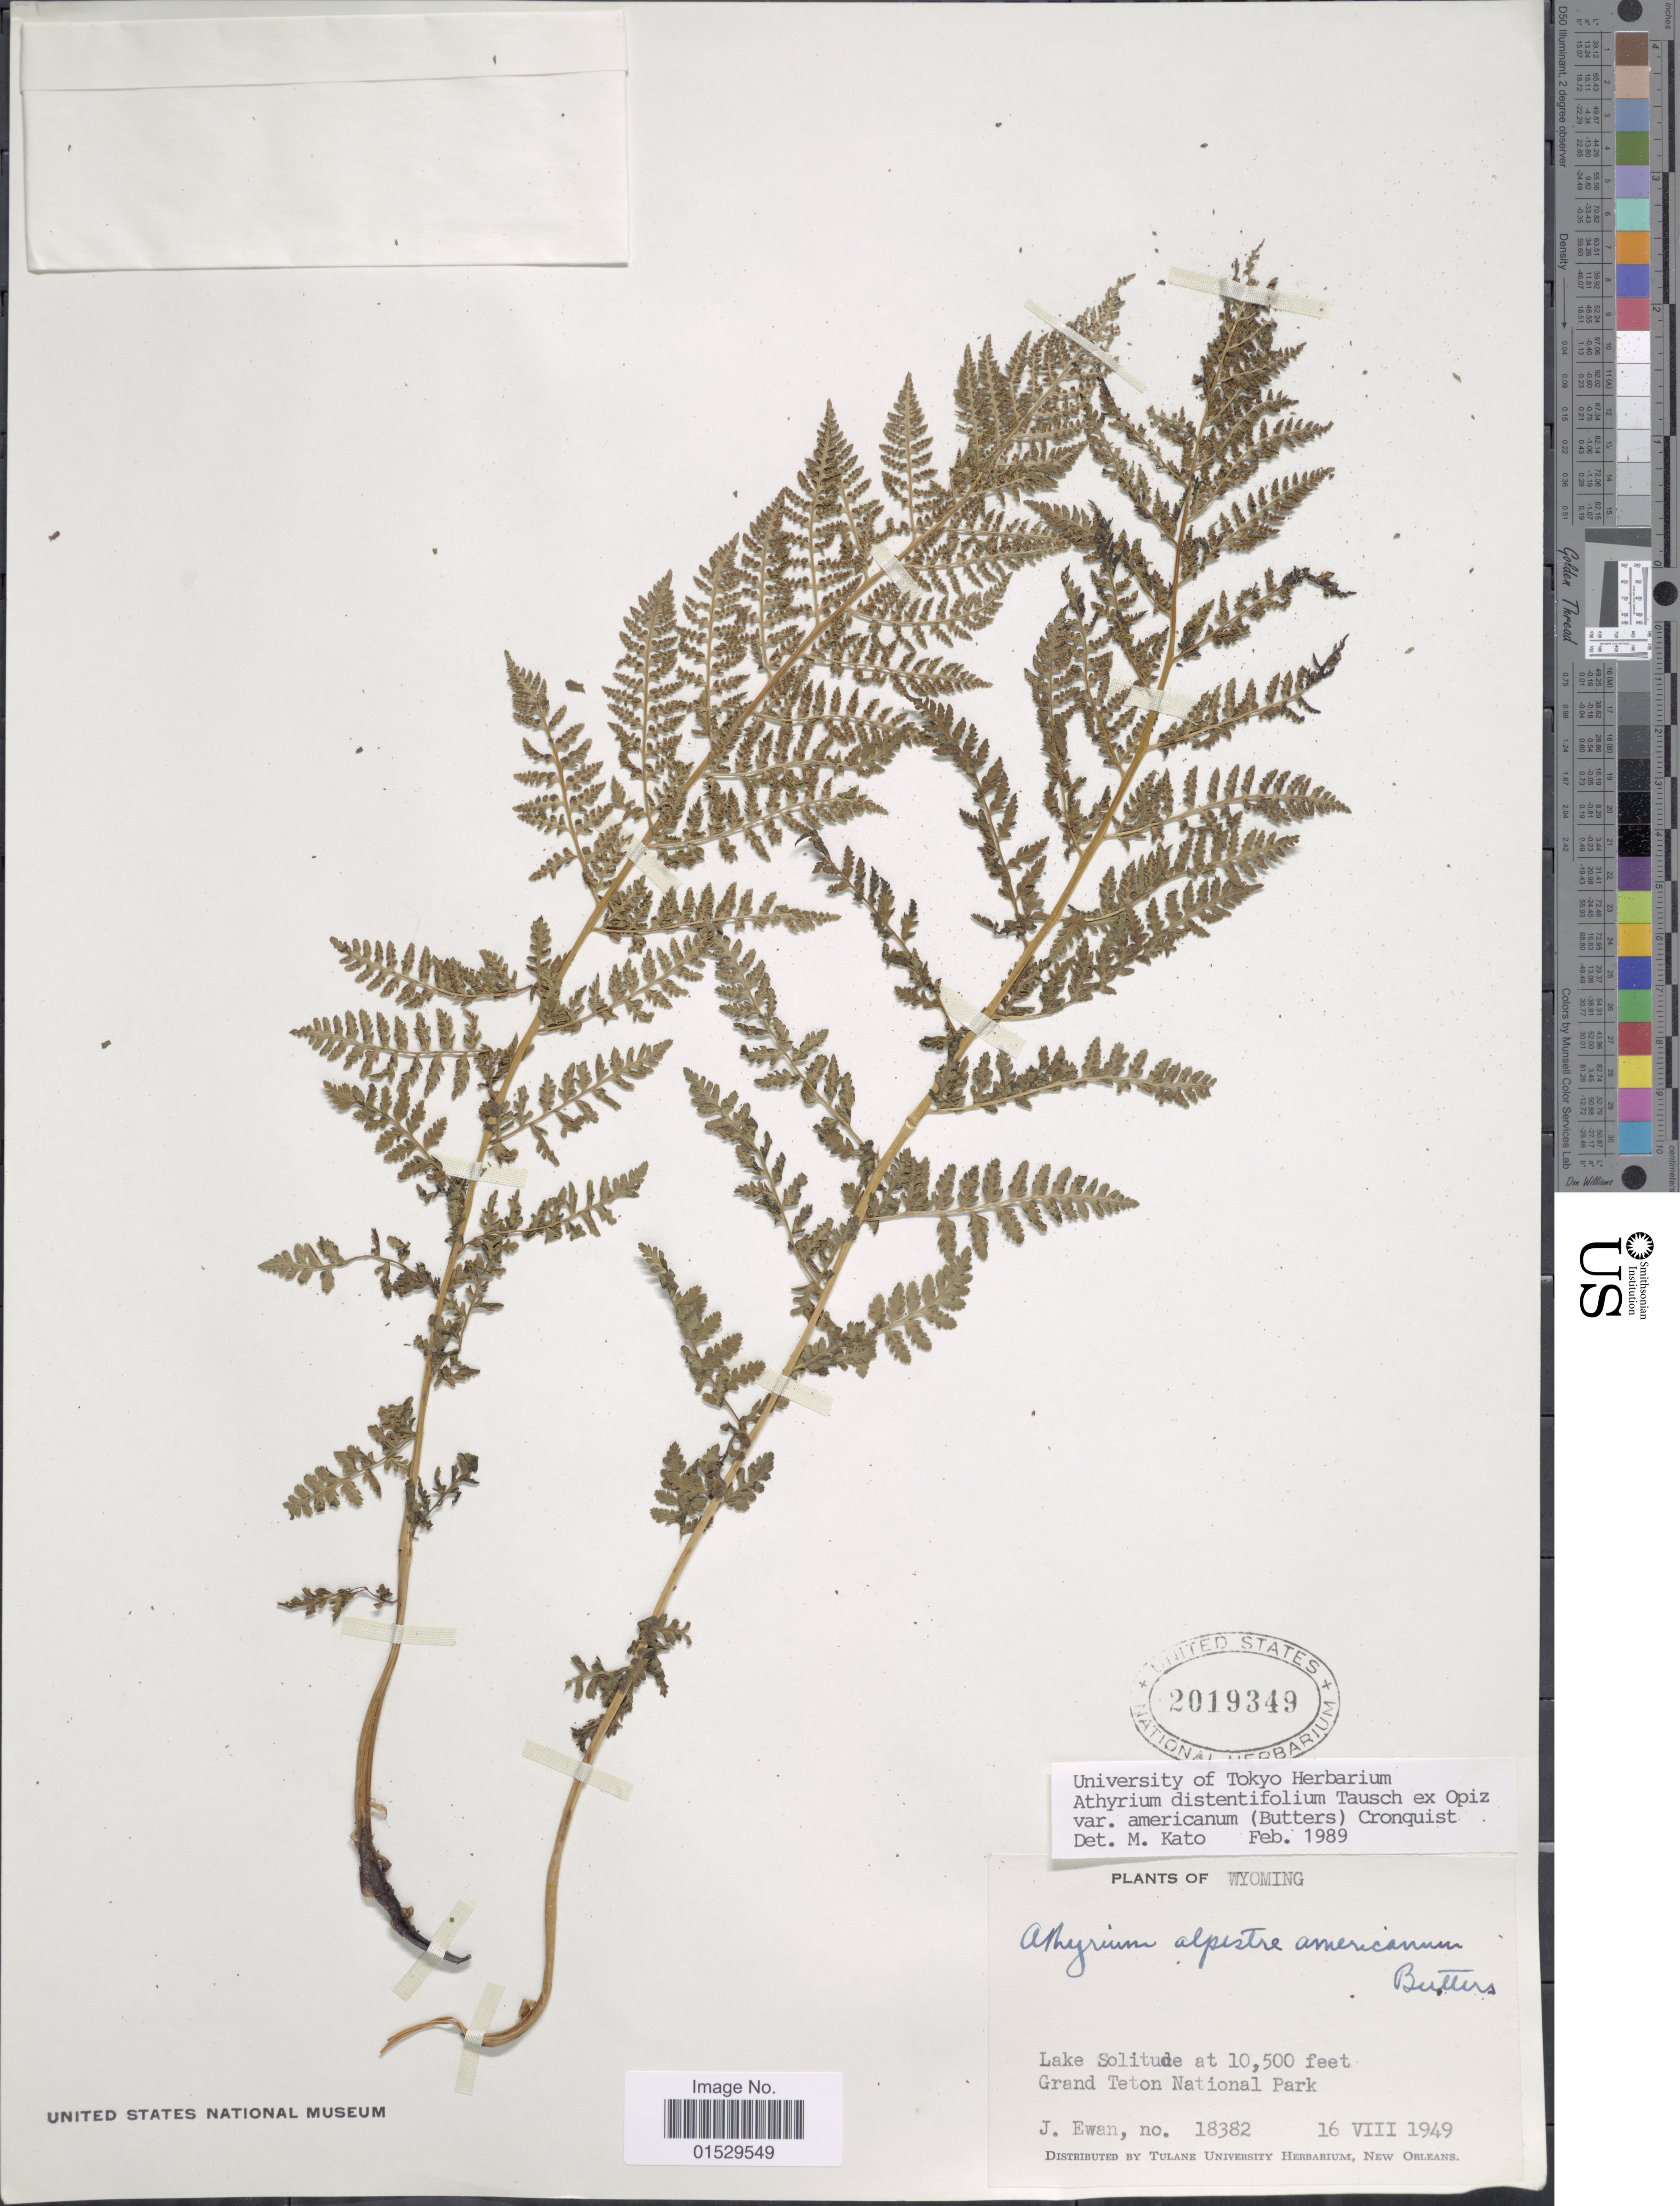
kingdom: Plantae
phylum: Tracheophyta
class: Polypodiopsida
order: Polypodiales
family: Athyriaceae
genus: Athyrium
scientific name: Athyrium distentifolilum subsp. americanum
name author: (Butters) Hultén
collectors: J. A. Ewan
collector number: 18382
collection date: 1949-08-16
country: United States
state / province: Wyoming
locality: Lake Solitude, Grand Teton National Park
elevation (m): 3200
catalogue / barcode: US 2019349